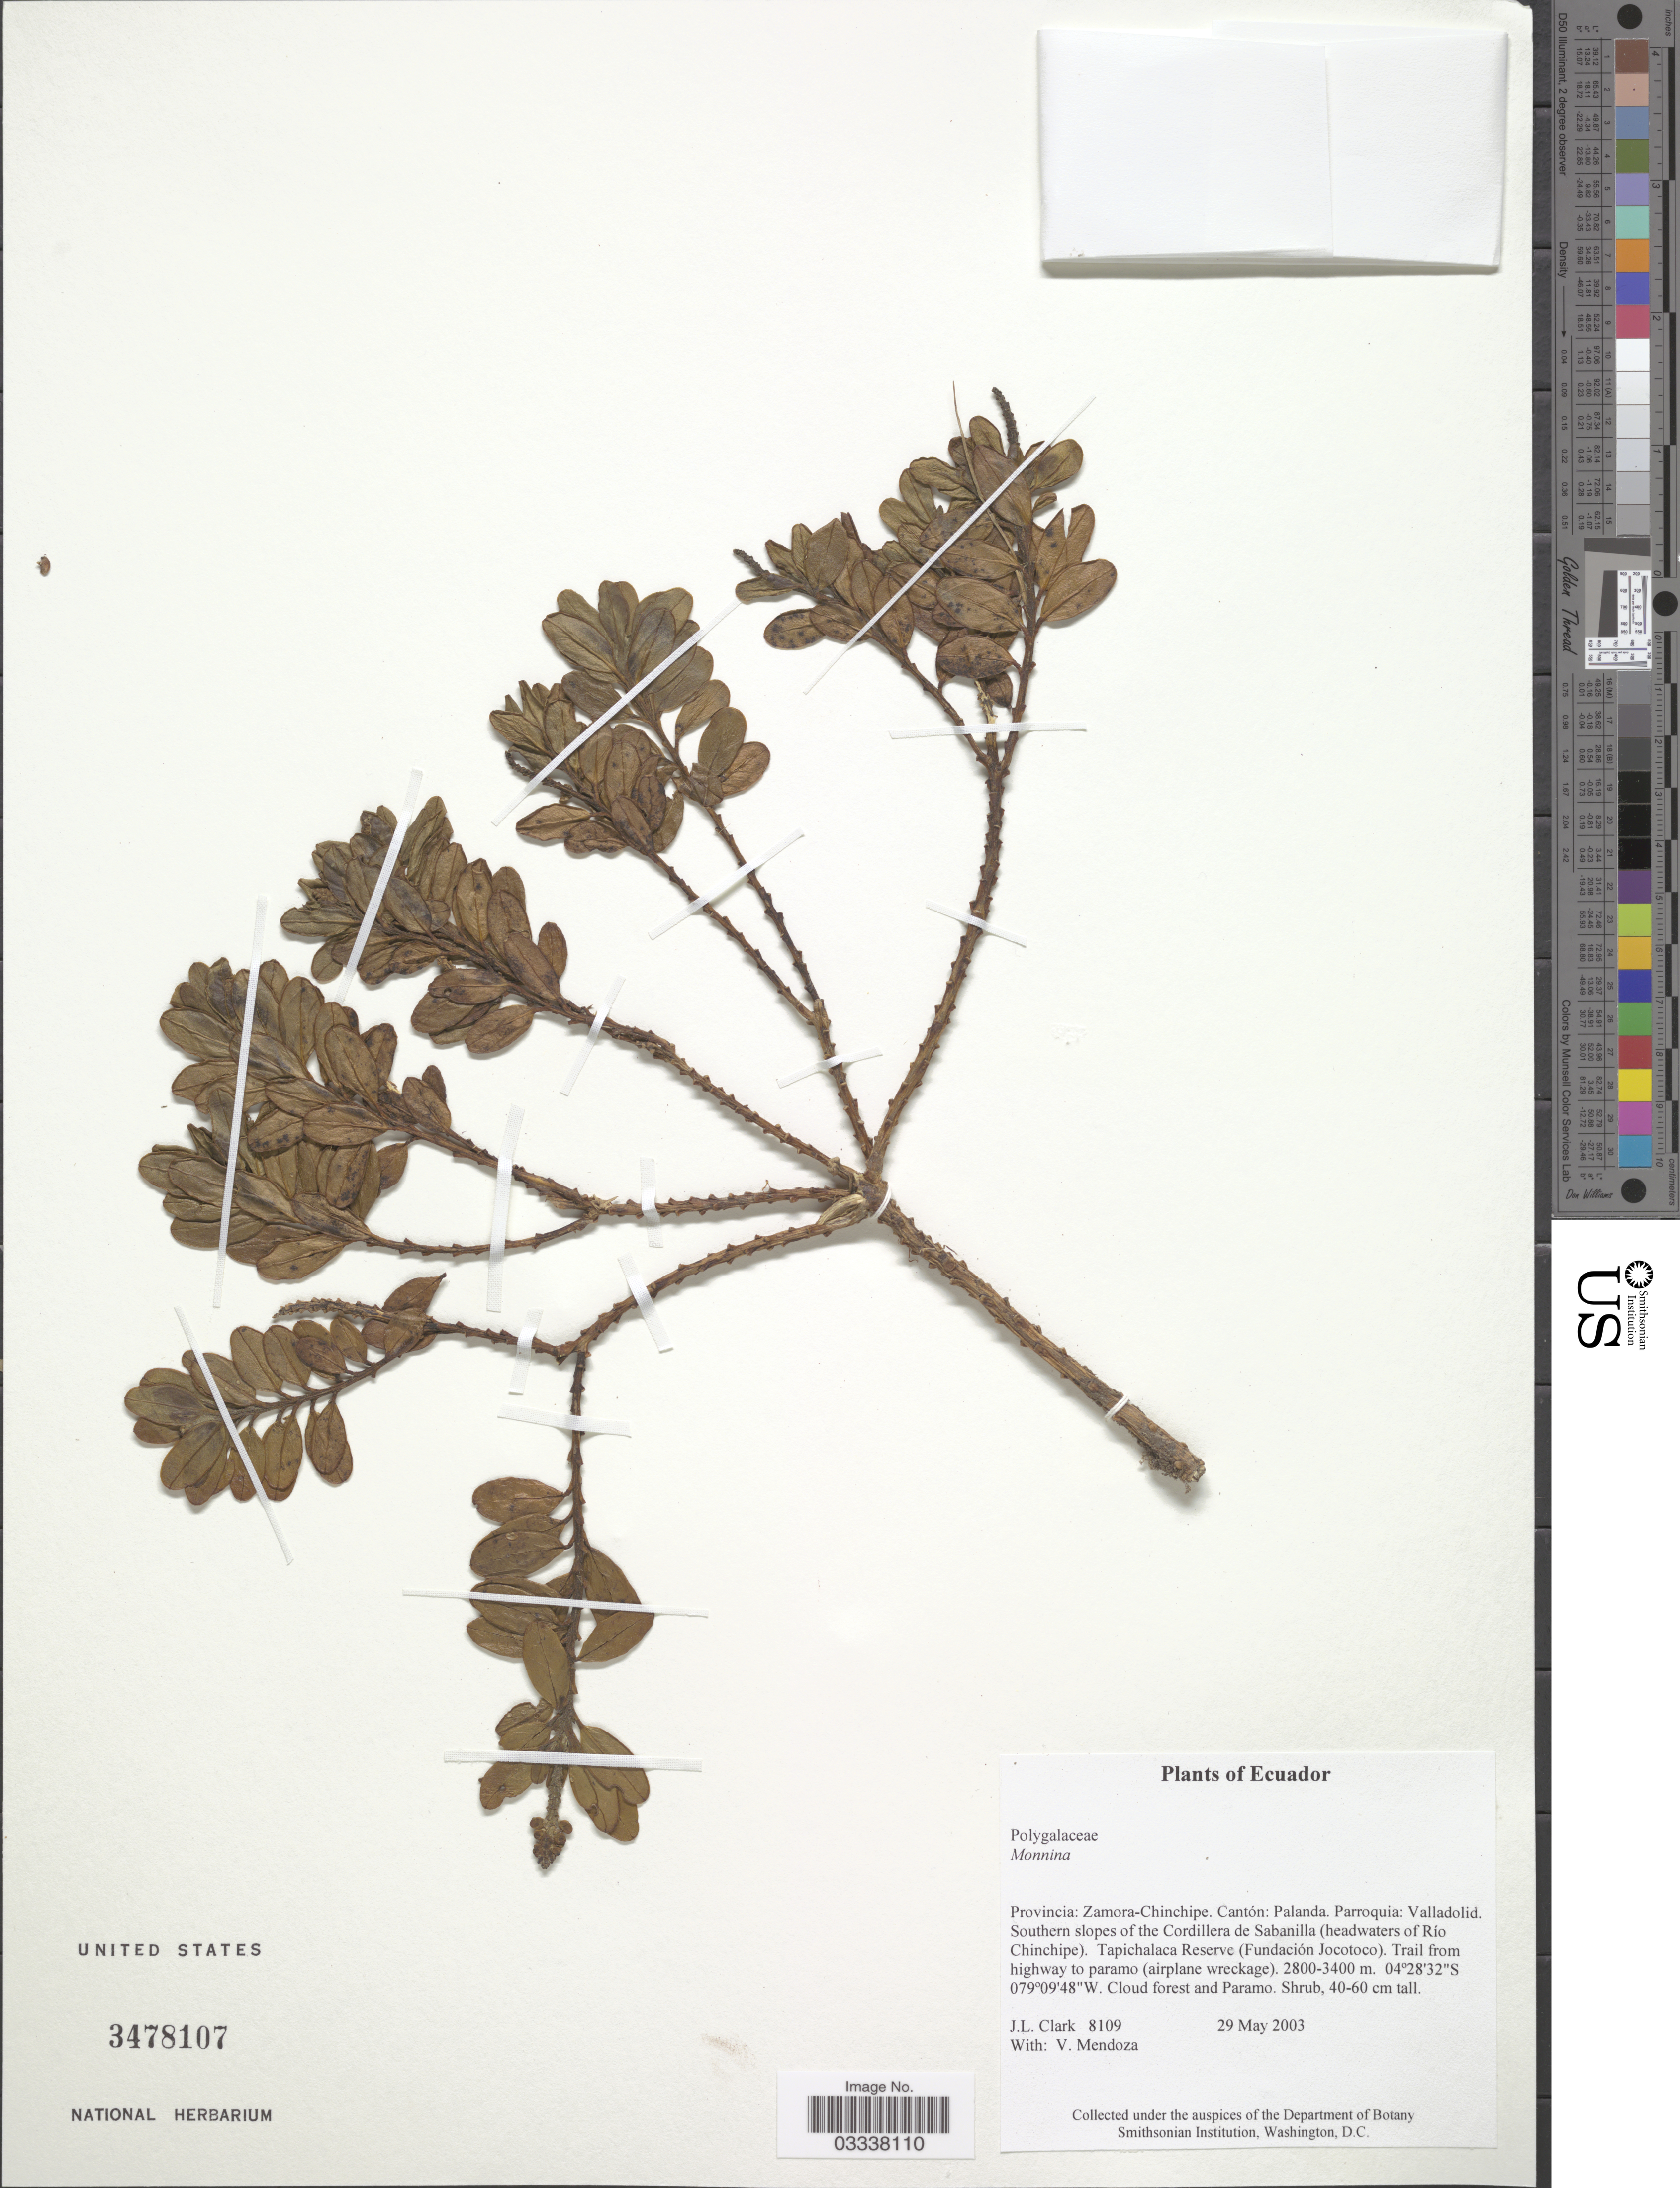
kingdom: Plantae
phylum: Tracheophyta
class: Magnoliopsida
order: Fabales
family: Polygalaceae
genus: Monnina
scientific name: Monnina sp.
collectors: J. L. Clark & V. Mendoza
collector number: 8109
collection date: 2003-05-29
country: Ecuador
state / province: Zamora-Chinchipe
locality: Cantón: Palanda. Parroquia: Valladolid. Southern slopes of the Cordillera de Sabanilla (headwaters of Río Chinchipe). Tapichalaca Reserve (Fundacación Jocotoco). Trail from highway to paramo (airplane wreckage).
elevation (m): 2800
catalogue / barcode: US 3478107